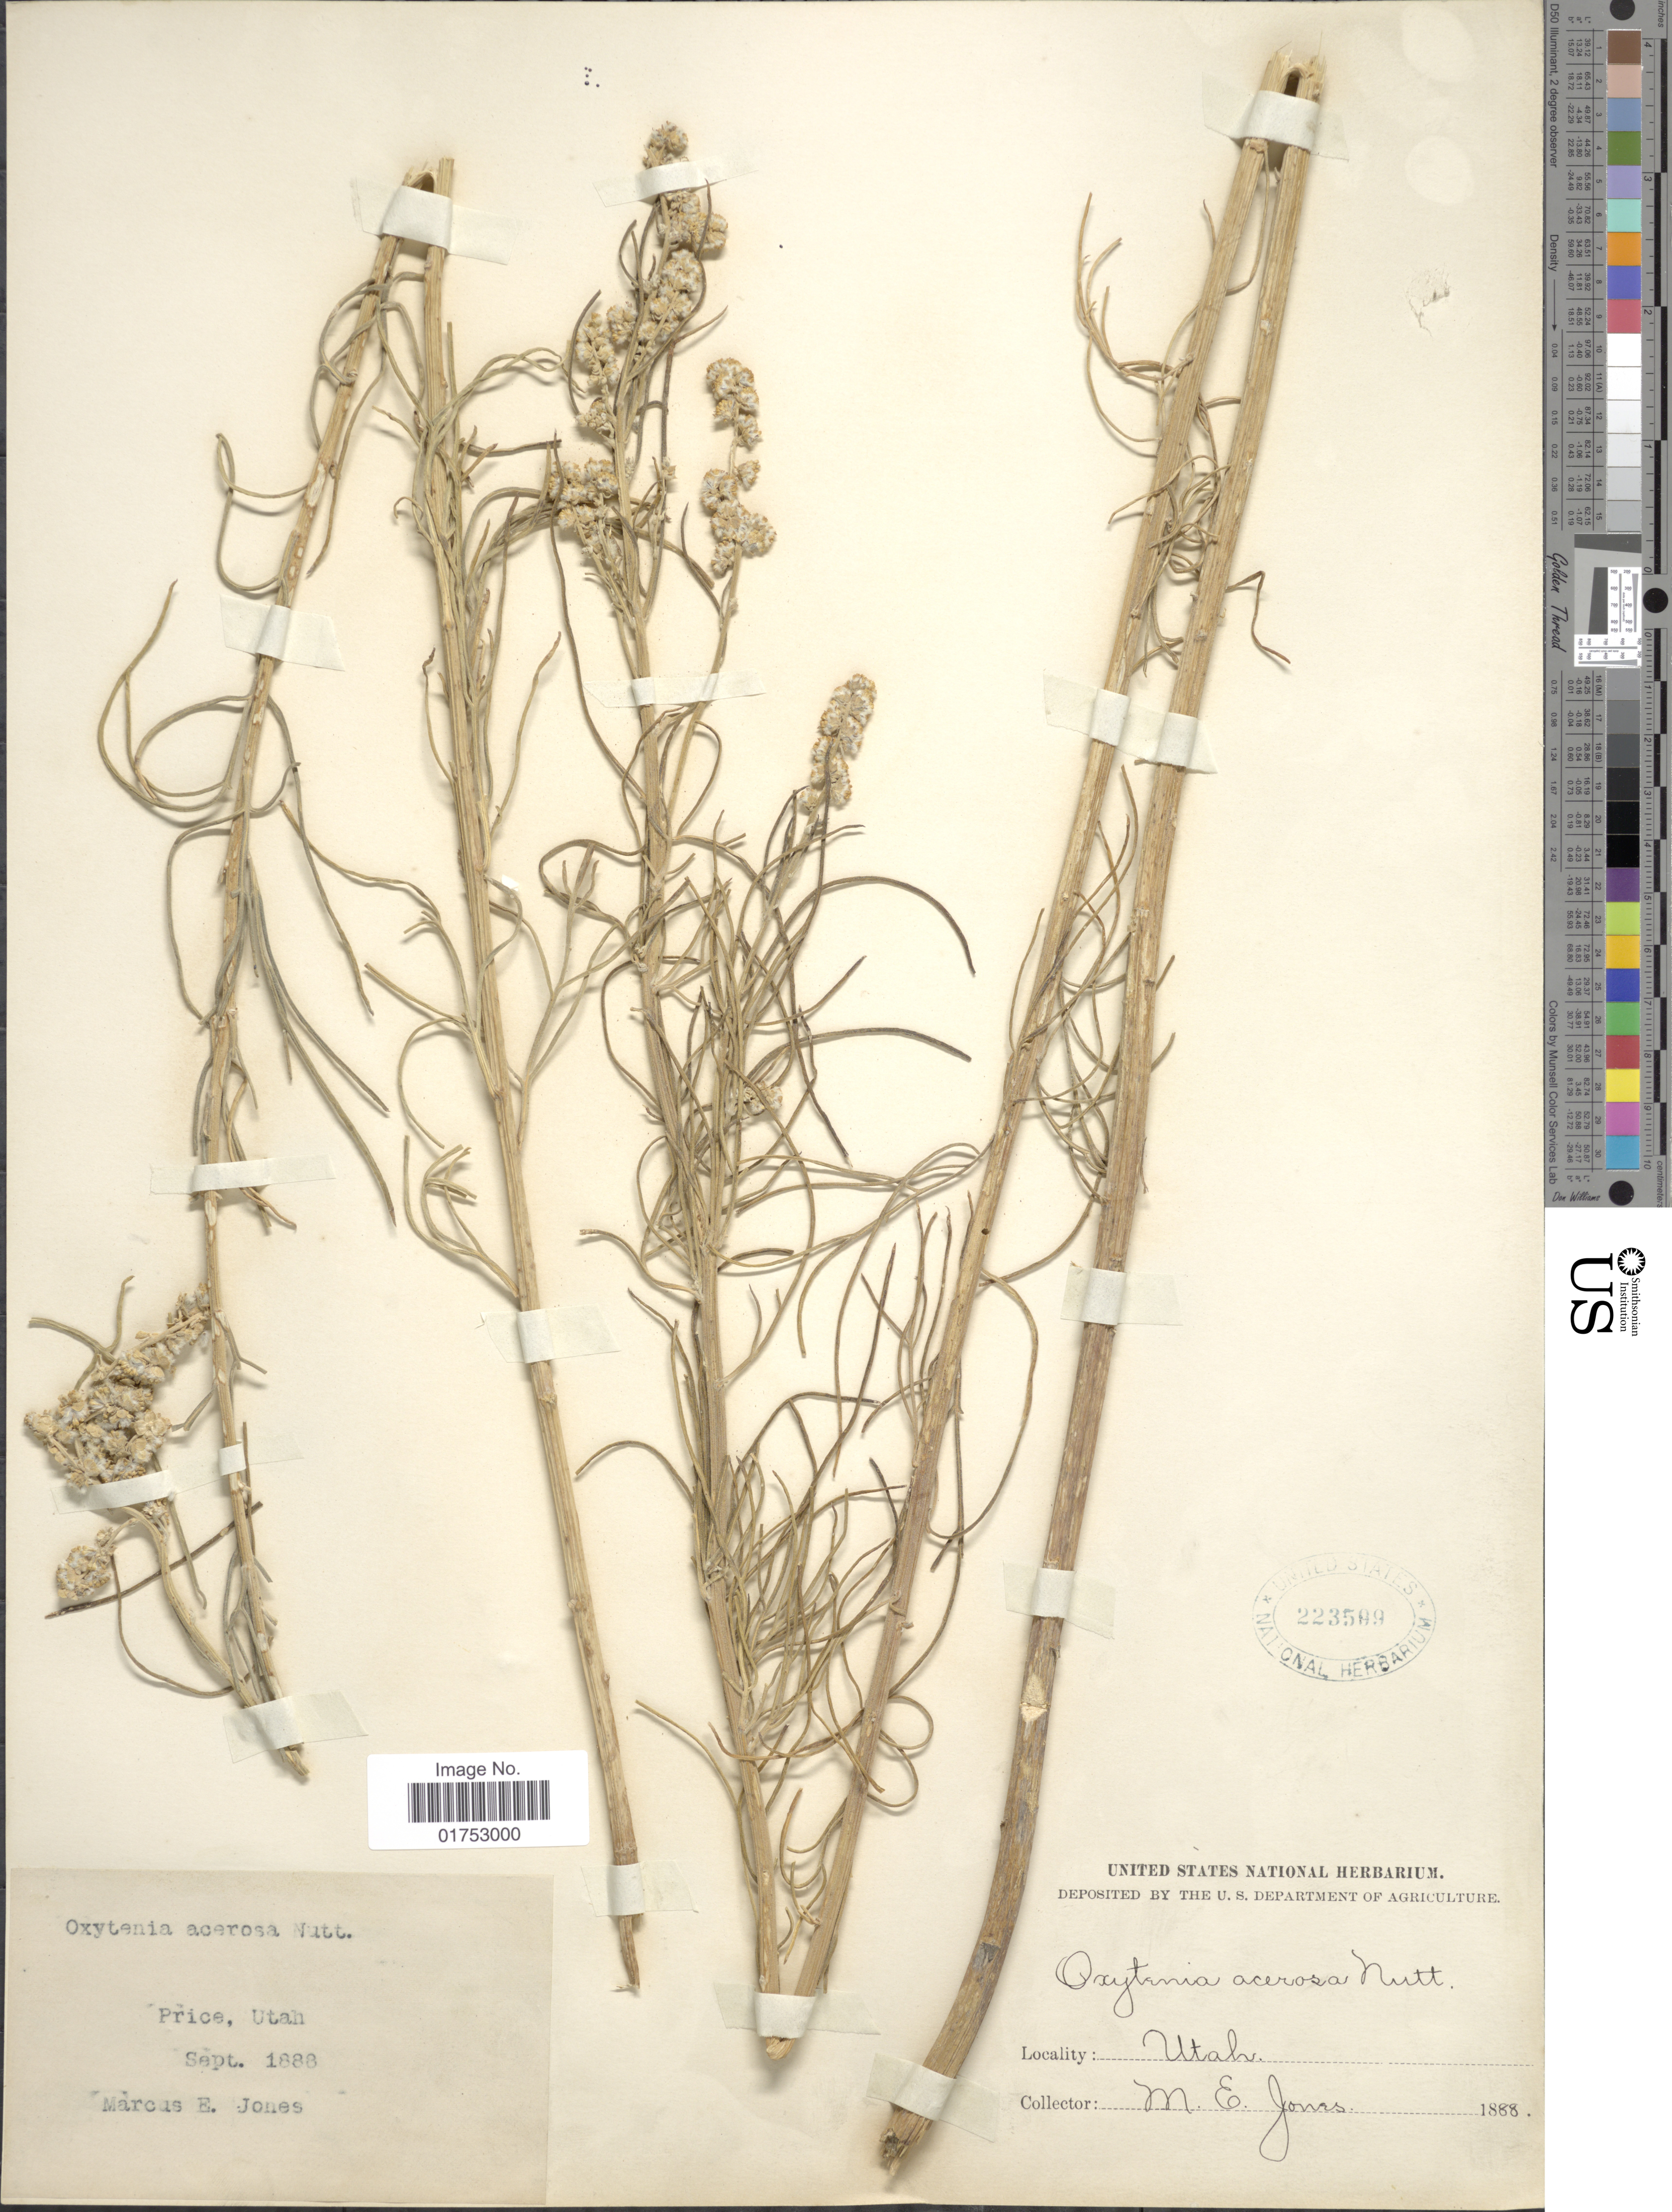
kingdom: Plantae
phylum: Tracheophyta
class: Magnoliopsida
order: Asterales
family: Asteraceae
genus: Oxytenia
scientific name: Oxytenia acerosa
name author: Nutt.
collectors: M. E. Jones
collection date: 1888-09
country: United States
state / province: Utah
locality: Price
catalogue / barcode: US 223509